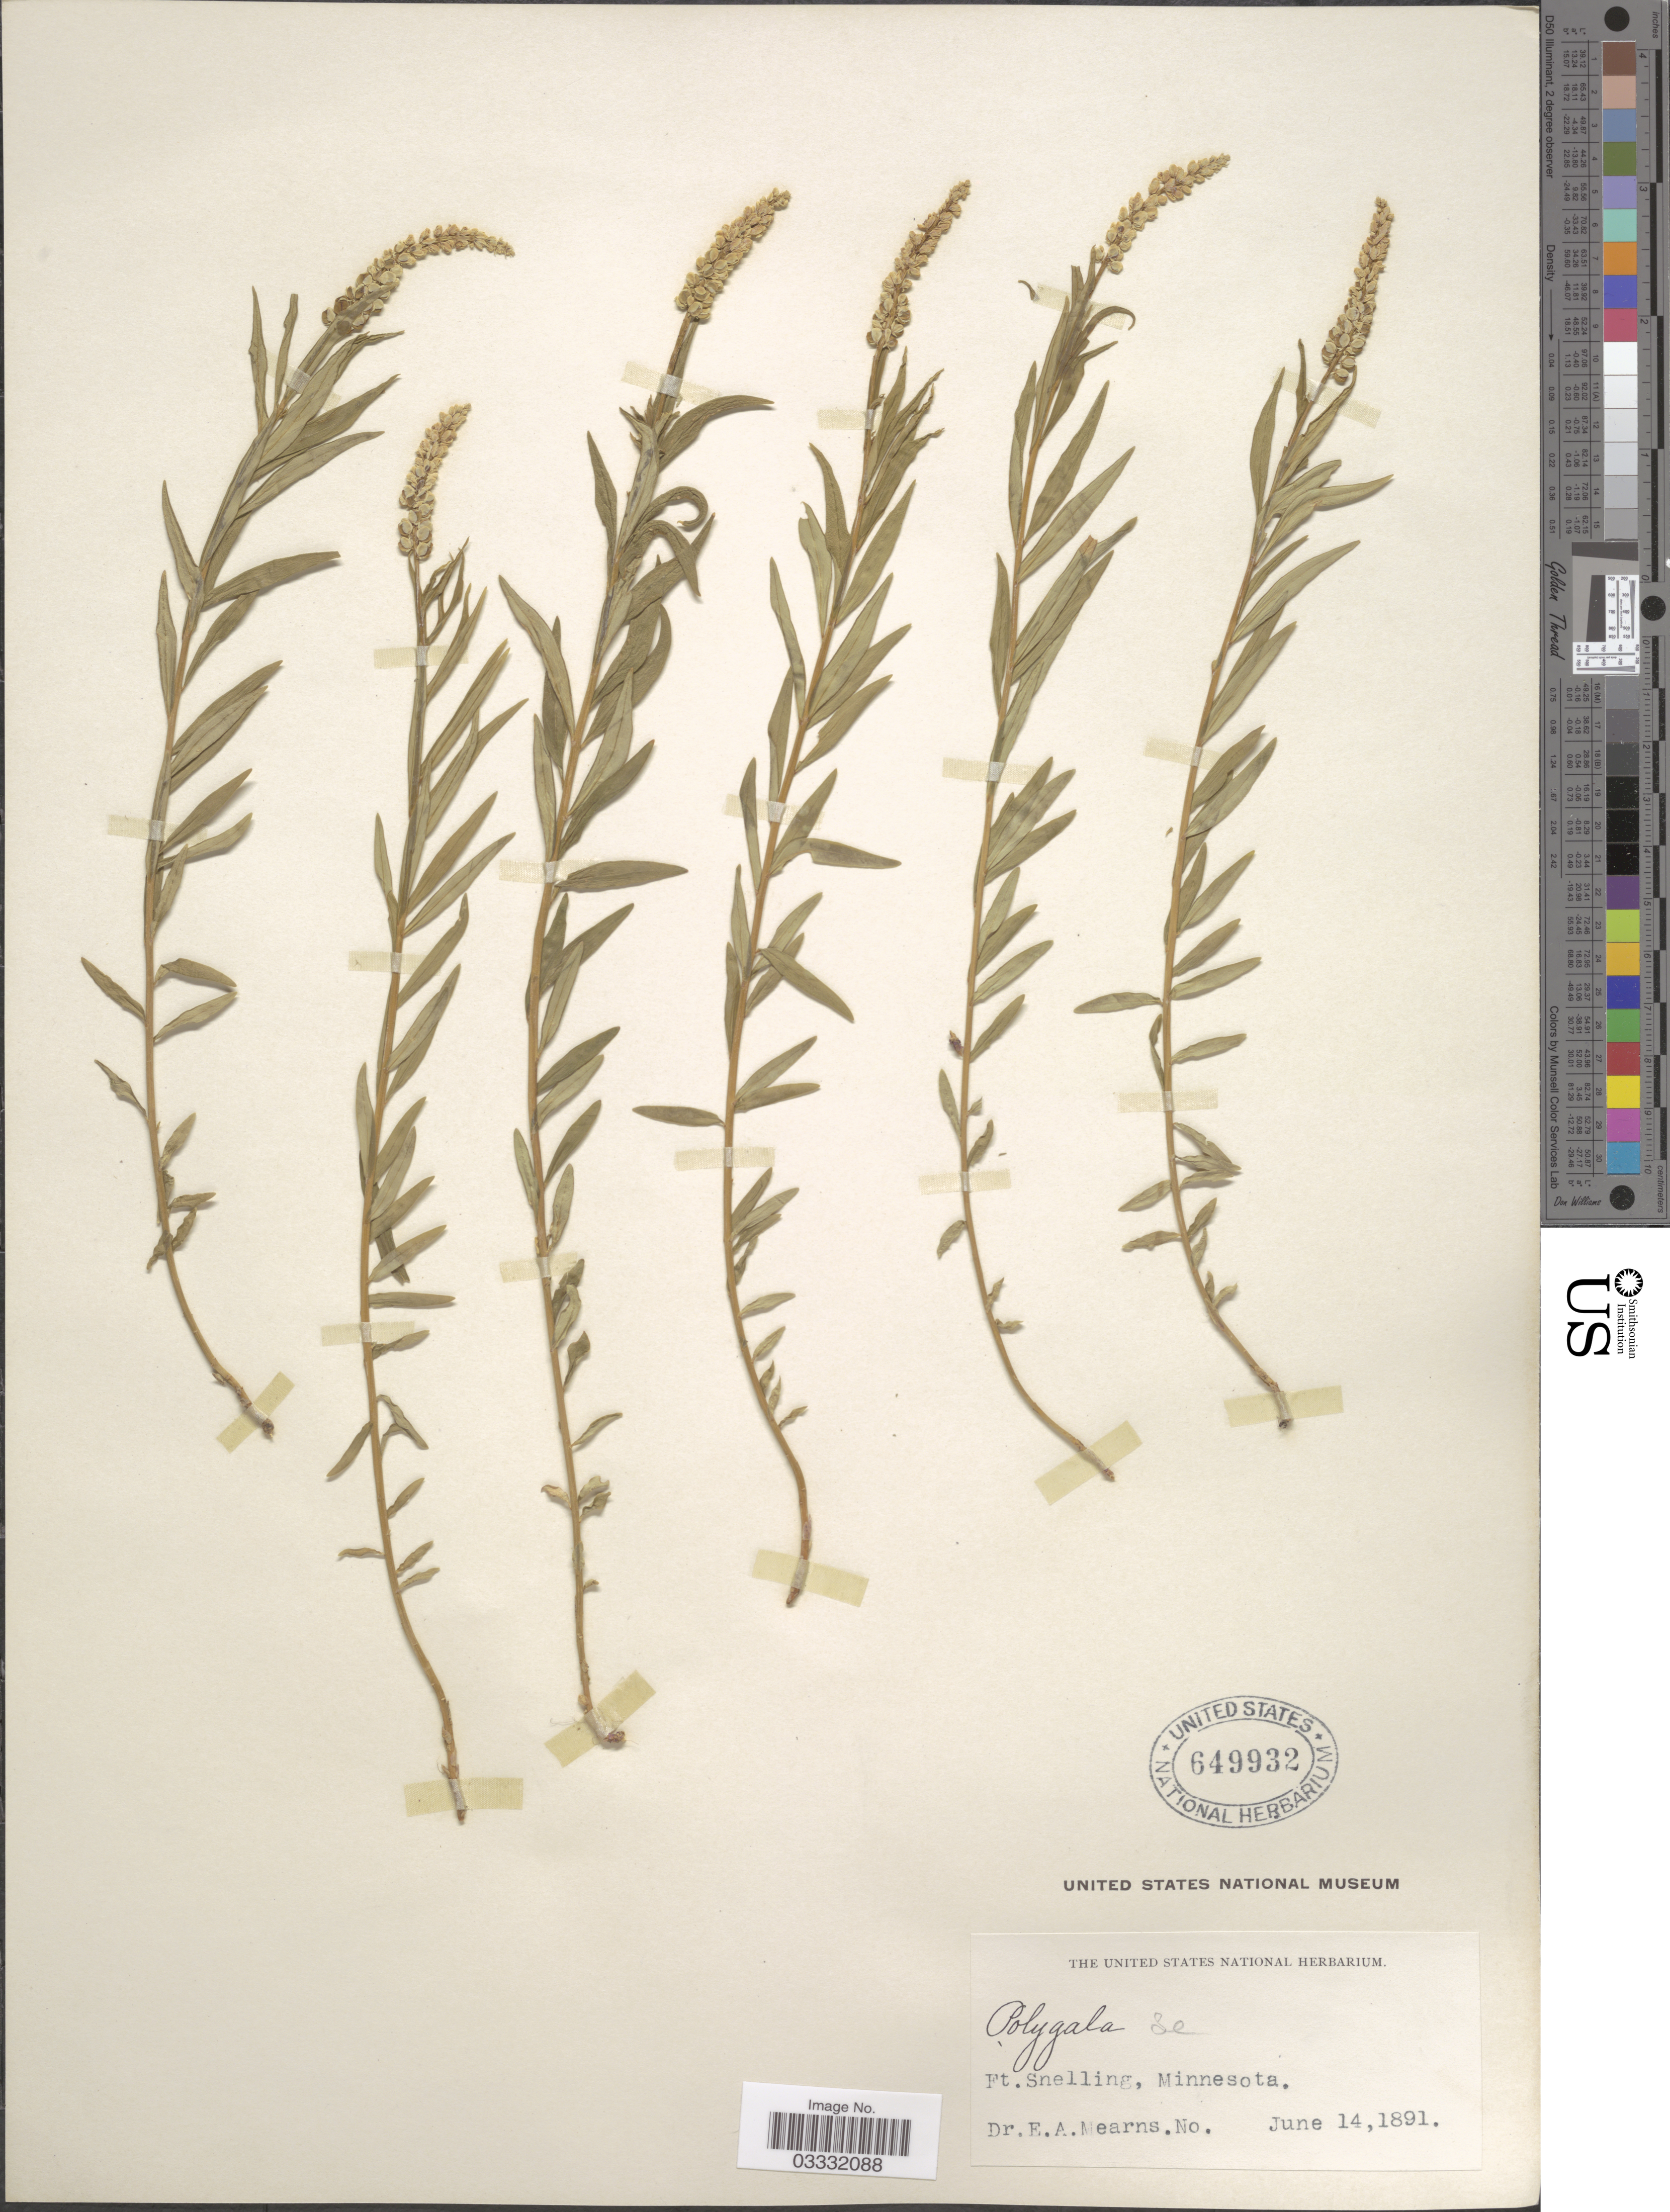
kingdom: Plantae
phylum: Tracheophyta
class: Magnoliopsida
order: Fabales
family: Polygalaceae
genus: Polygala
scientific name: Polygala senega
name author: L.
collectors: E. A. Mearns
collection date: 1891-06-14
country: United States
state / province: Minnesota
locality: Ft. Snelling.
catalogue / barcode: US 649932